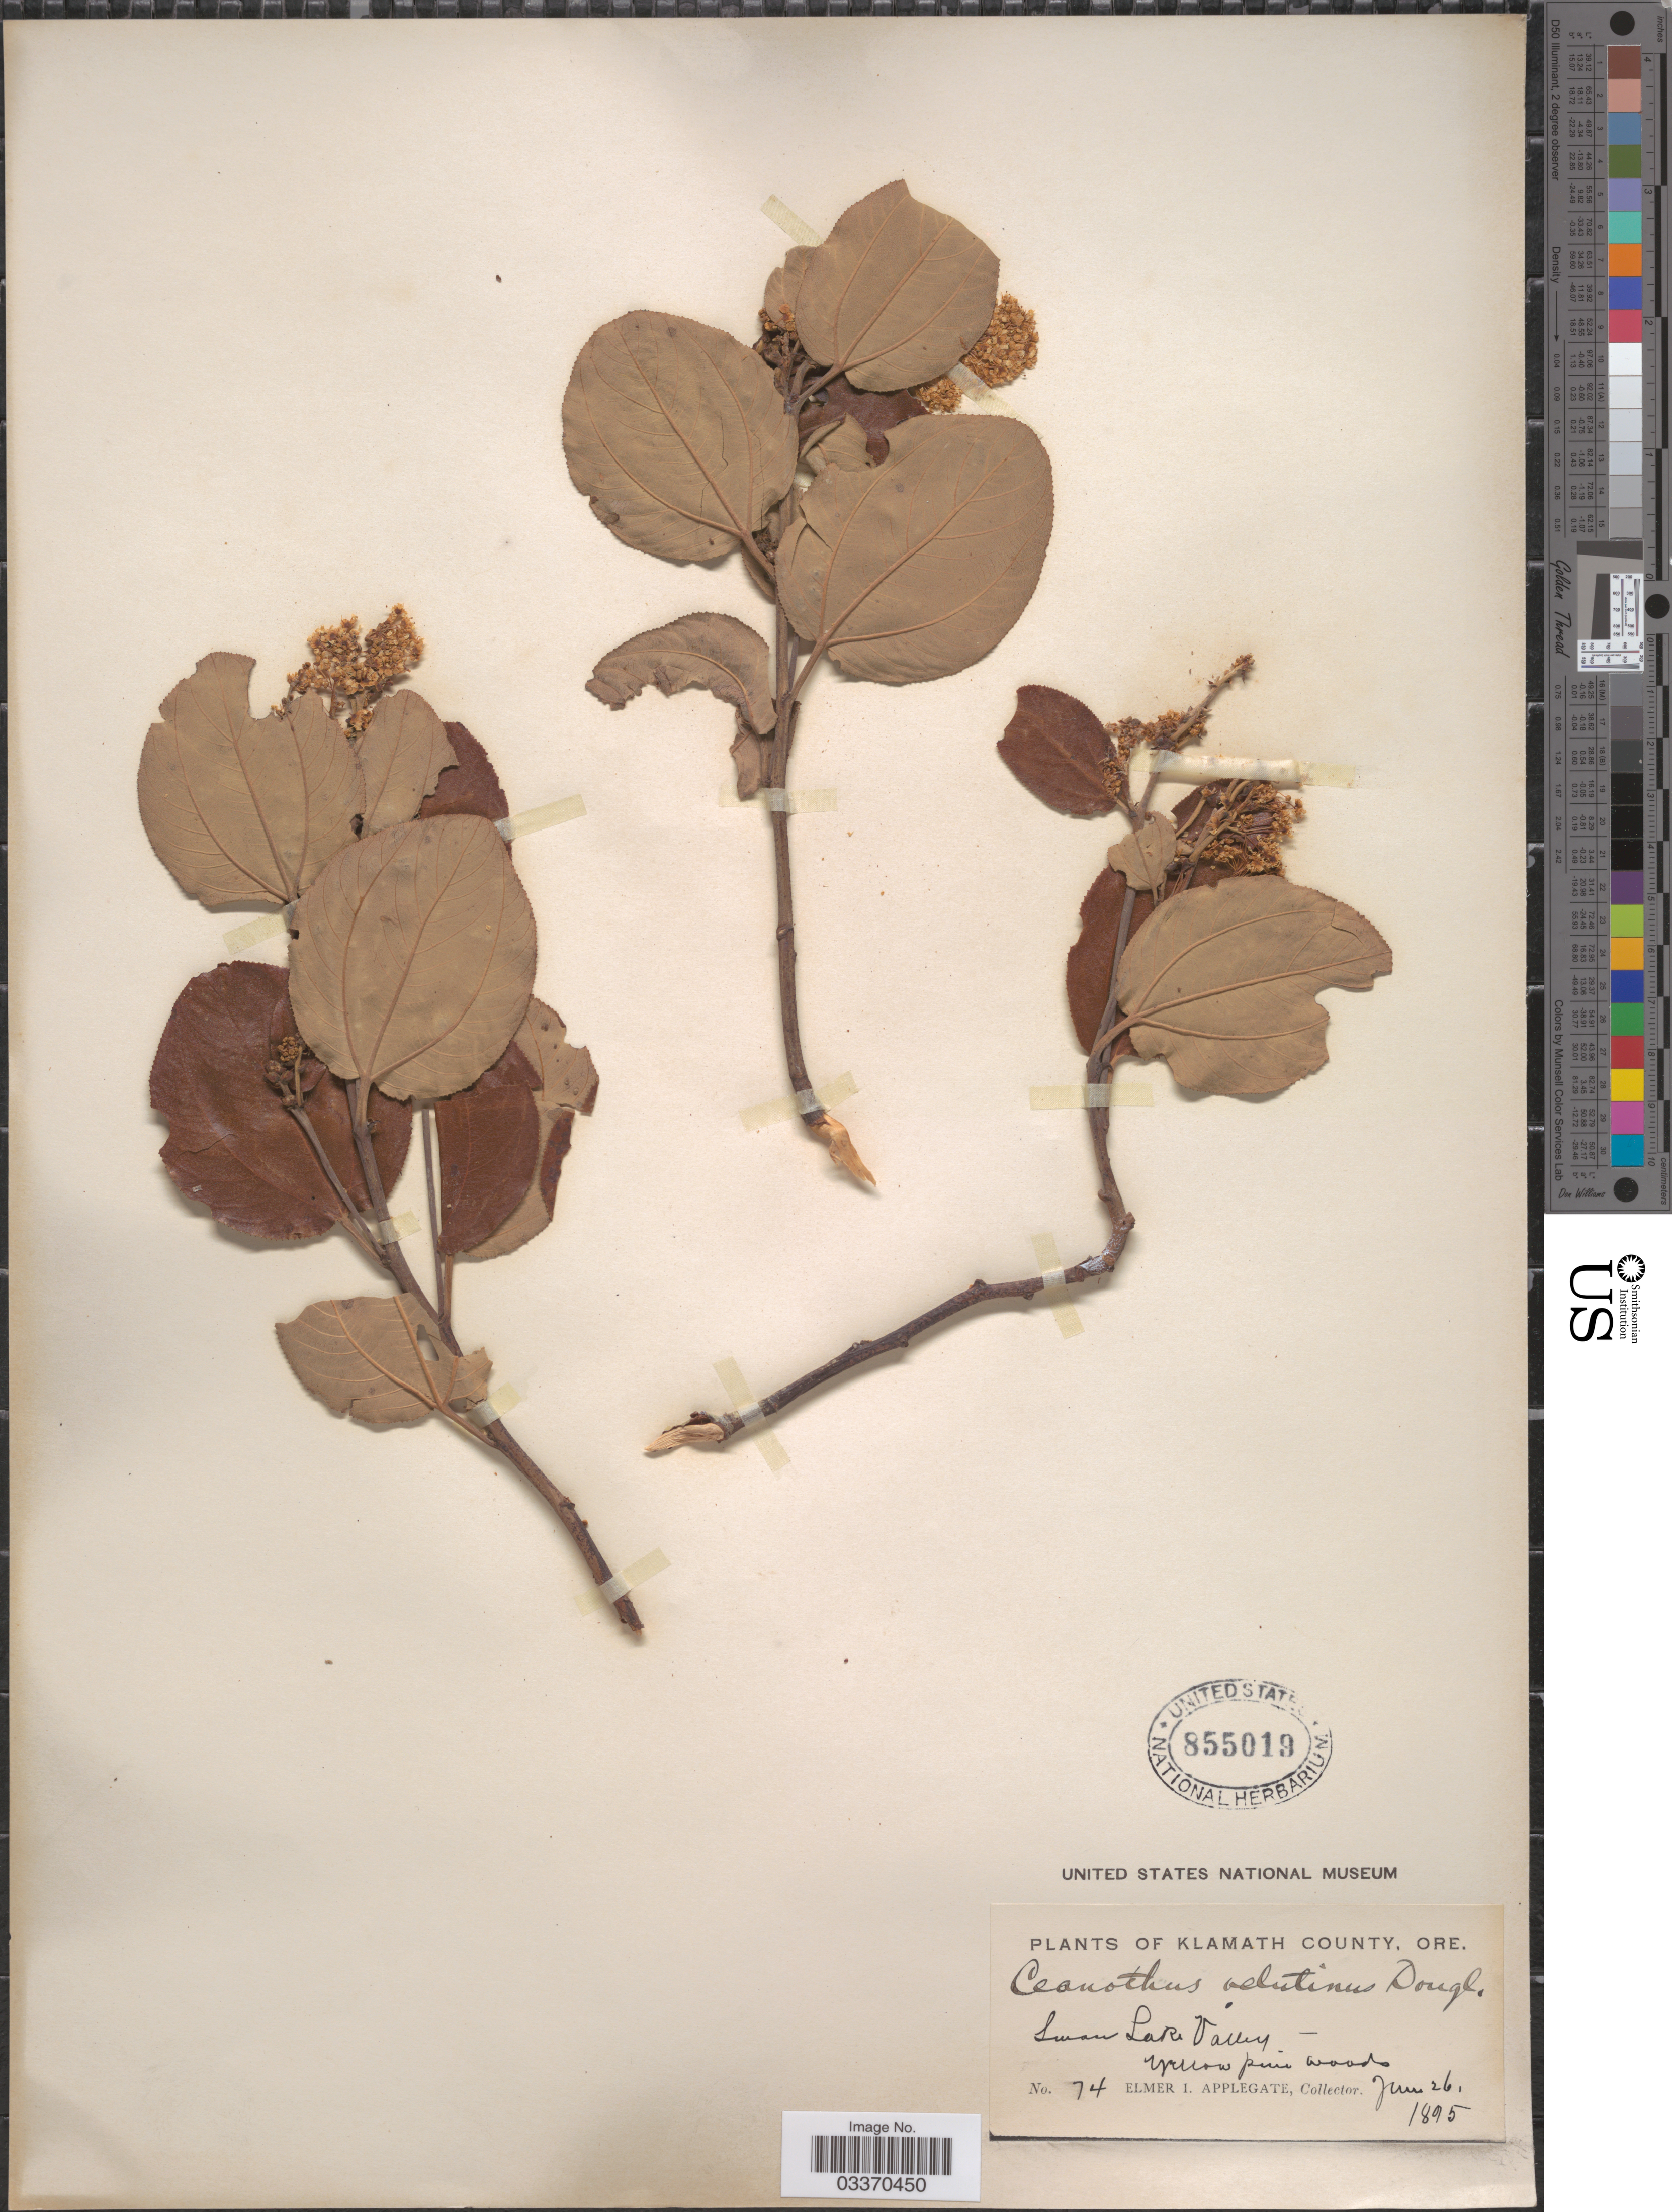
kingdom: Plantae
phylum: Tracheophyta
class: Magnoliopsida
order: Rosales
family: Rhamnaceae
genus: Ceanothus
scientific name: Ceanothus velutinus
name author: Douglas ex Hook.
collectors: E. I. Applegate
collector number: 74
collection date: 1895-06-26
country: United States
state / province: Oregon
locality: Klamath County. Swan Lake Valley.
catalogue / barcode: US 855019